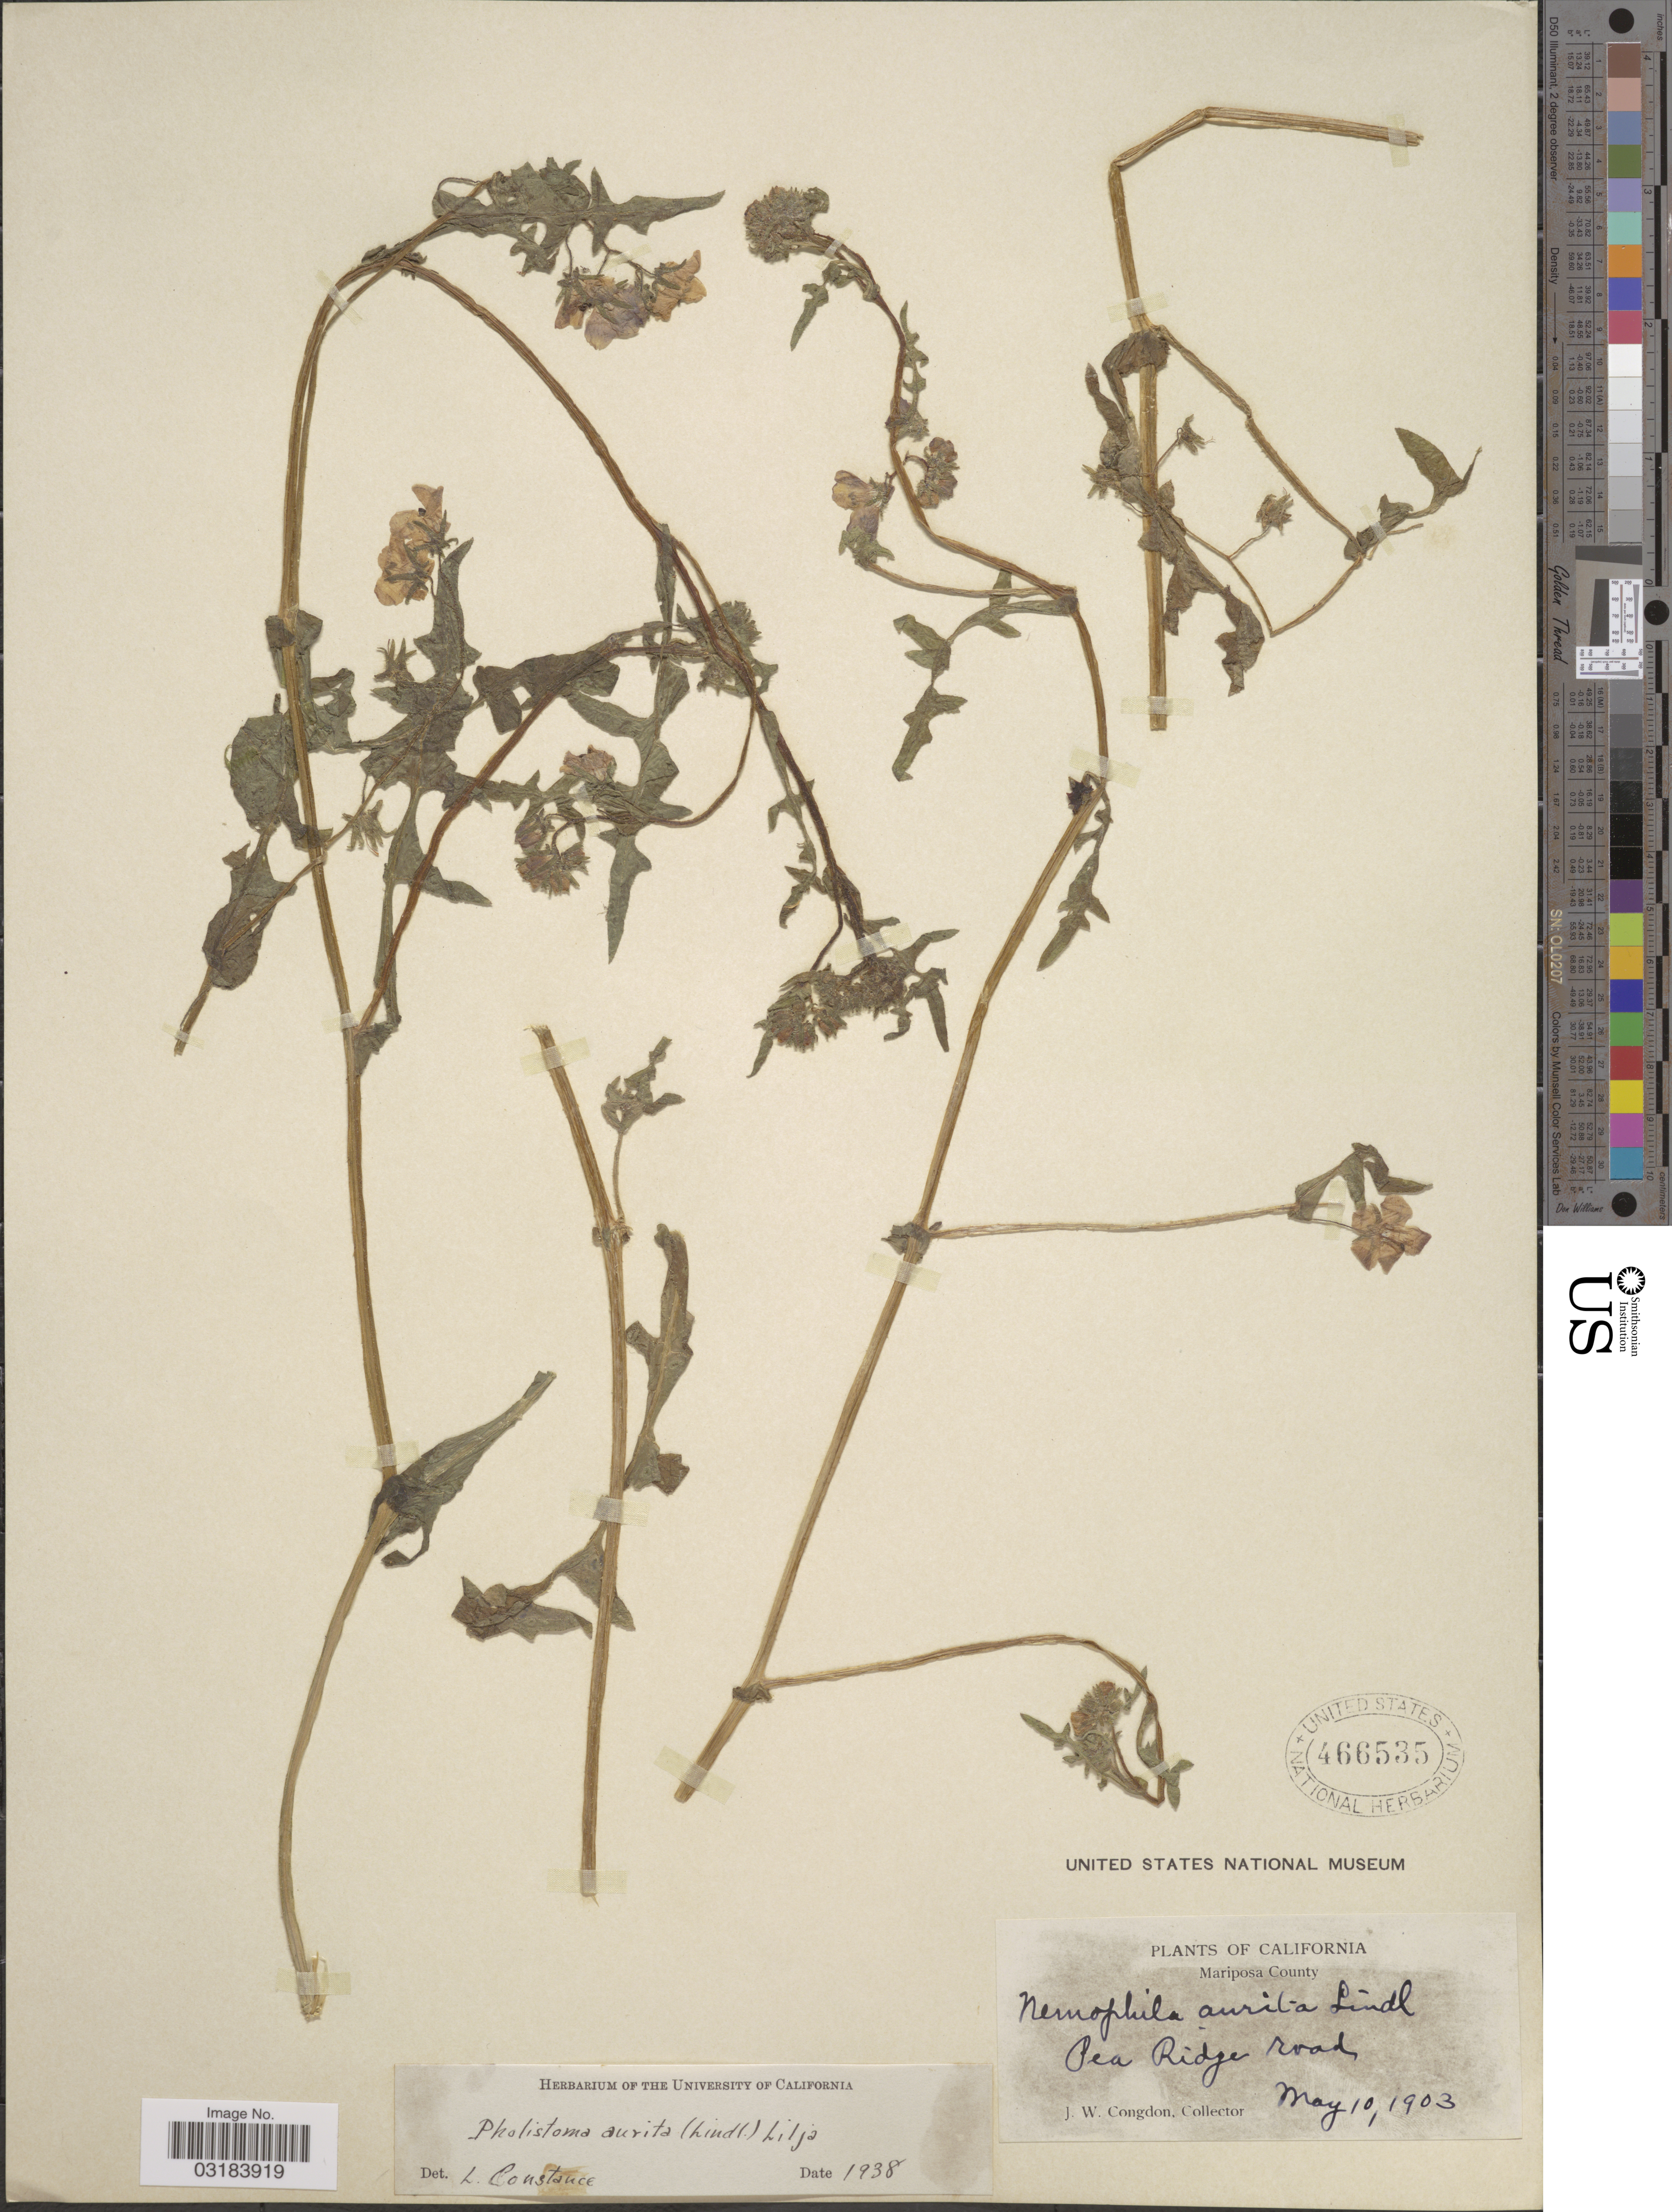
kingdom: Plantae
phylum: Tracheophyta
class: Magnoliopsida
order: Boraginales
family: Hydrophyllaceae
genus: Pholistoma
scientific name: Pholistoma auritum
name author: (Lindl.) Lilja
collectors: J. W. Congdon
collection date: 1903-05-10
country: United States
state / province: California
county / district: Mariposa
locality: Mariposa County, Pea Ridge road.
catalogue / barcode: US 466535